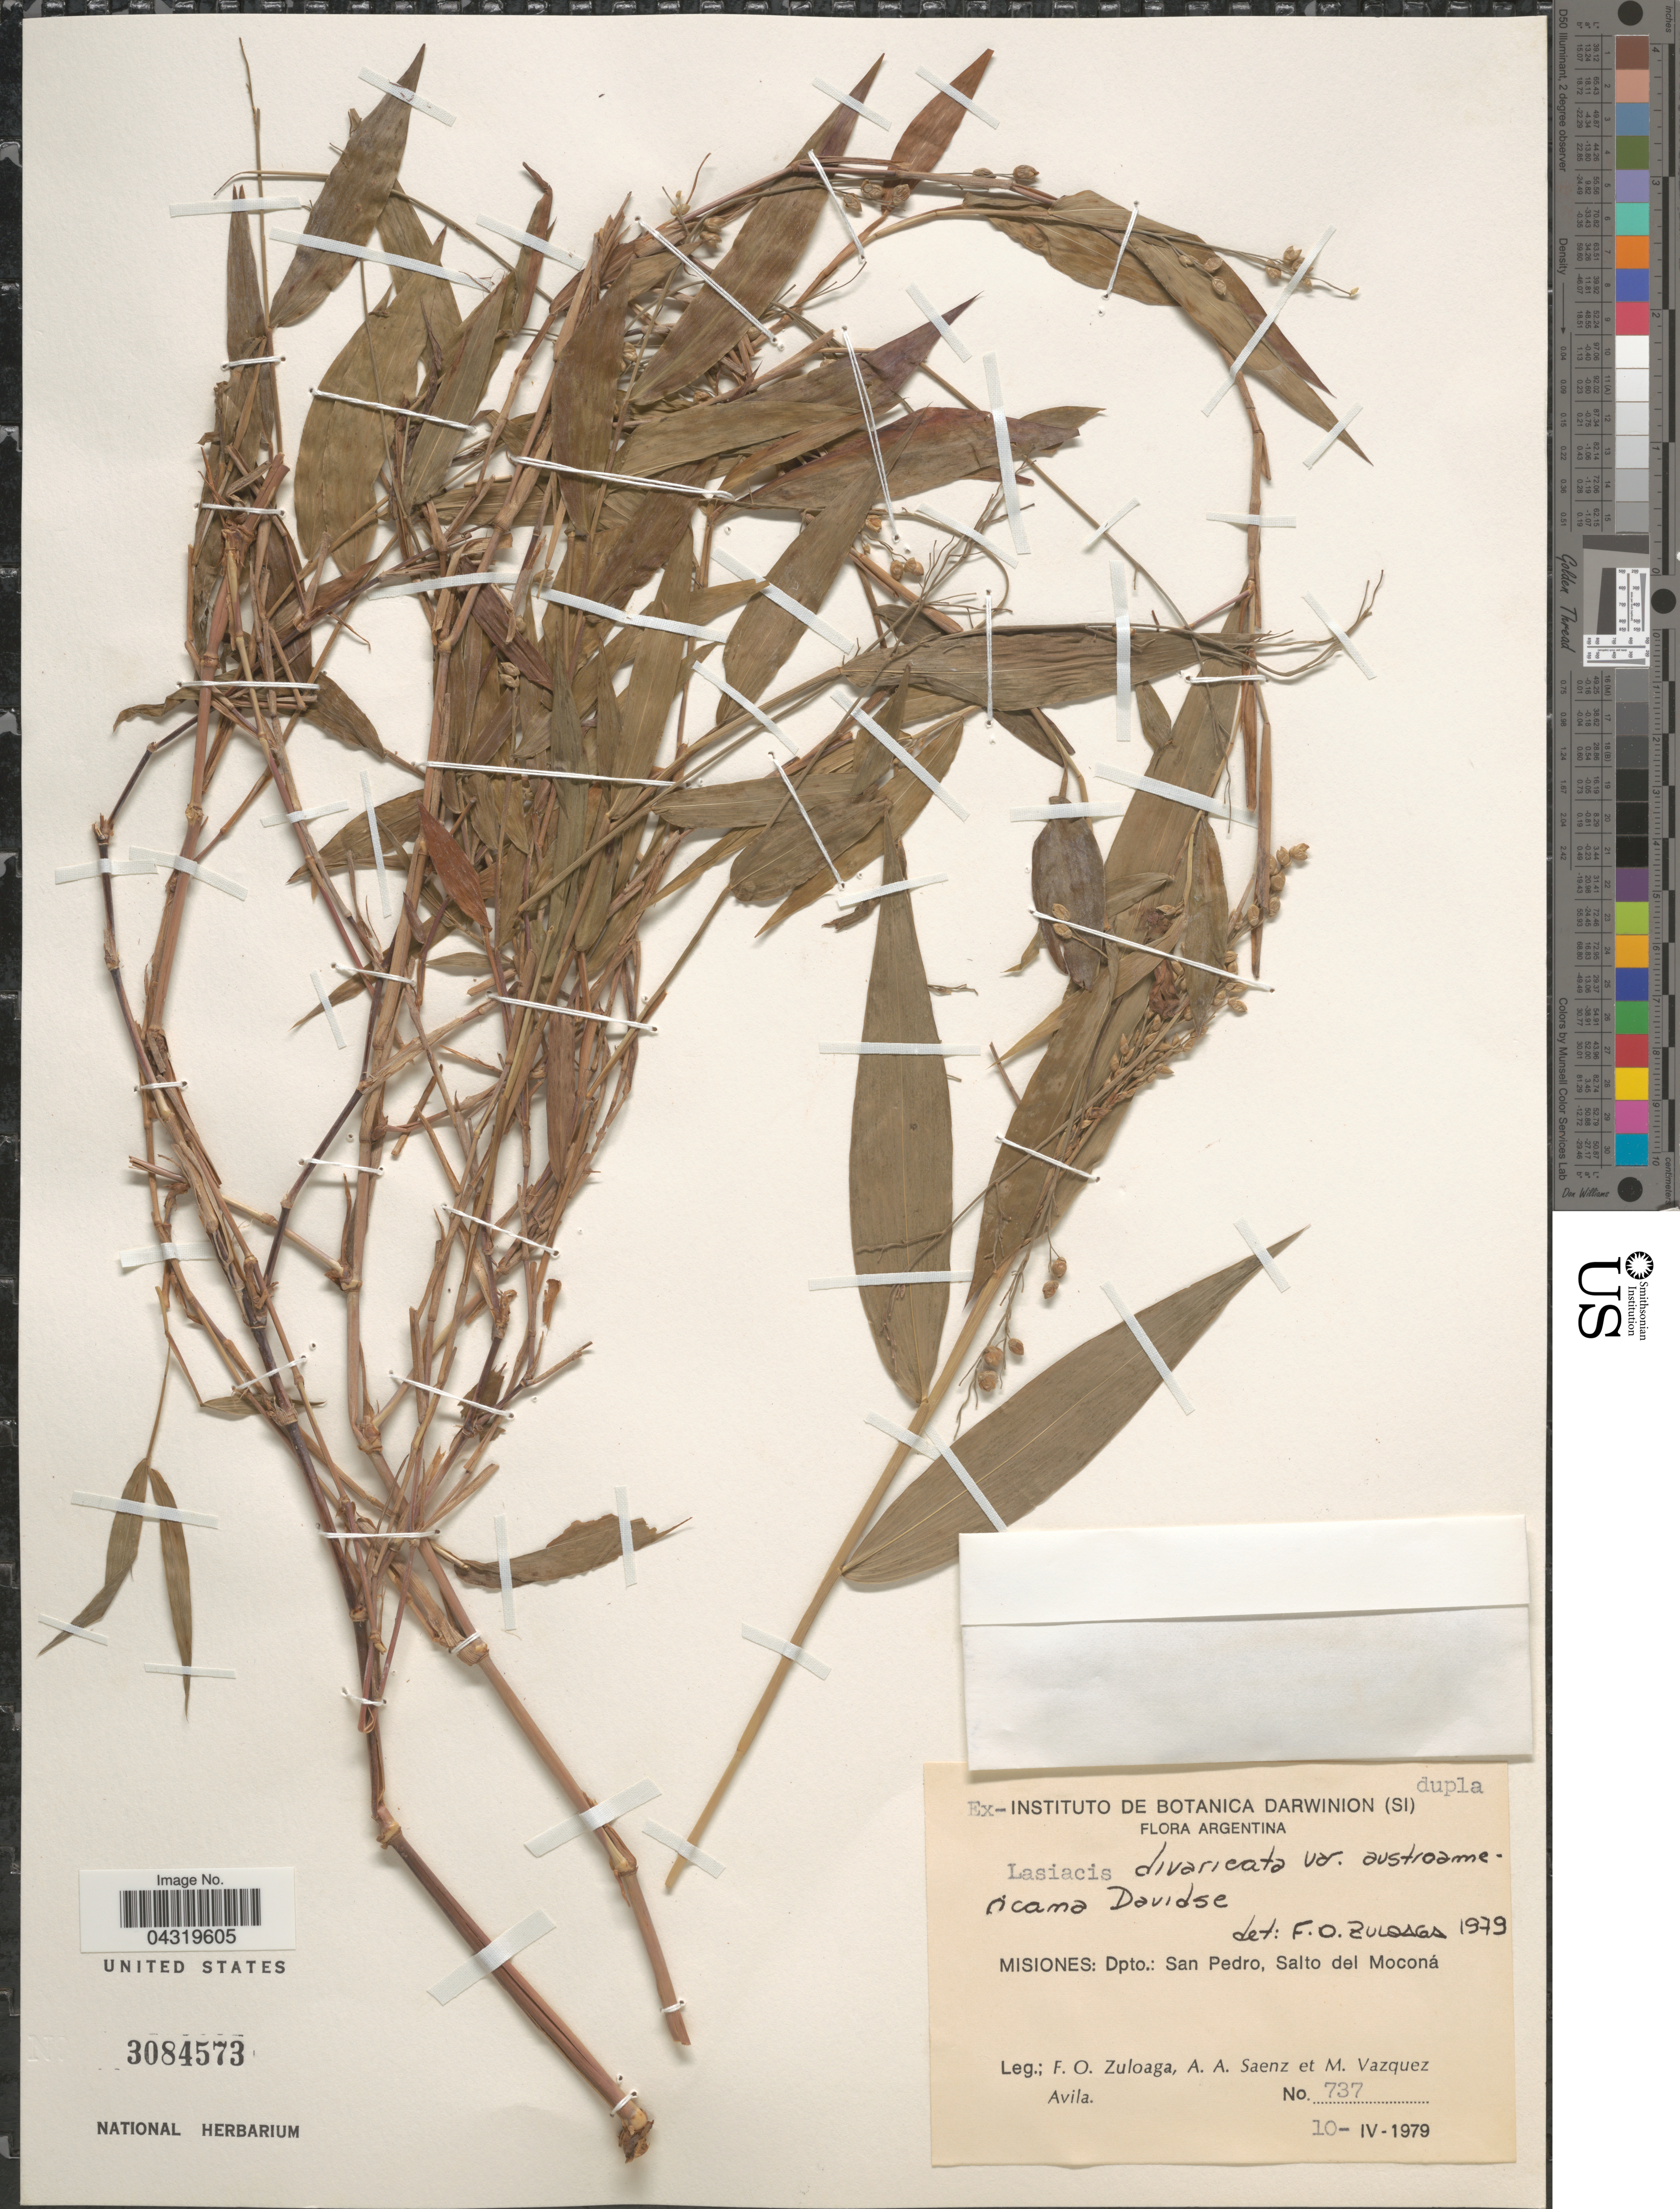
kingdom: Plantae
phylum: Tracheophyta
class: Liliopsida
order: Poales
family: Poaceae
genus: Lasiacis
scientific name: Lasiacis divaricata var. austroamericana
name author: Davidse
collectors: F. O. Zuloaga, A. A. Saenz & M. D. Vázquez A.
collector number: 737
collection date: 1979-04-10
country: Argentina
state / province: Misiones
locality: Dpto.: San Pedro, Salto del Moconá.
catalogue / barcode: US 3084573